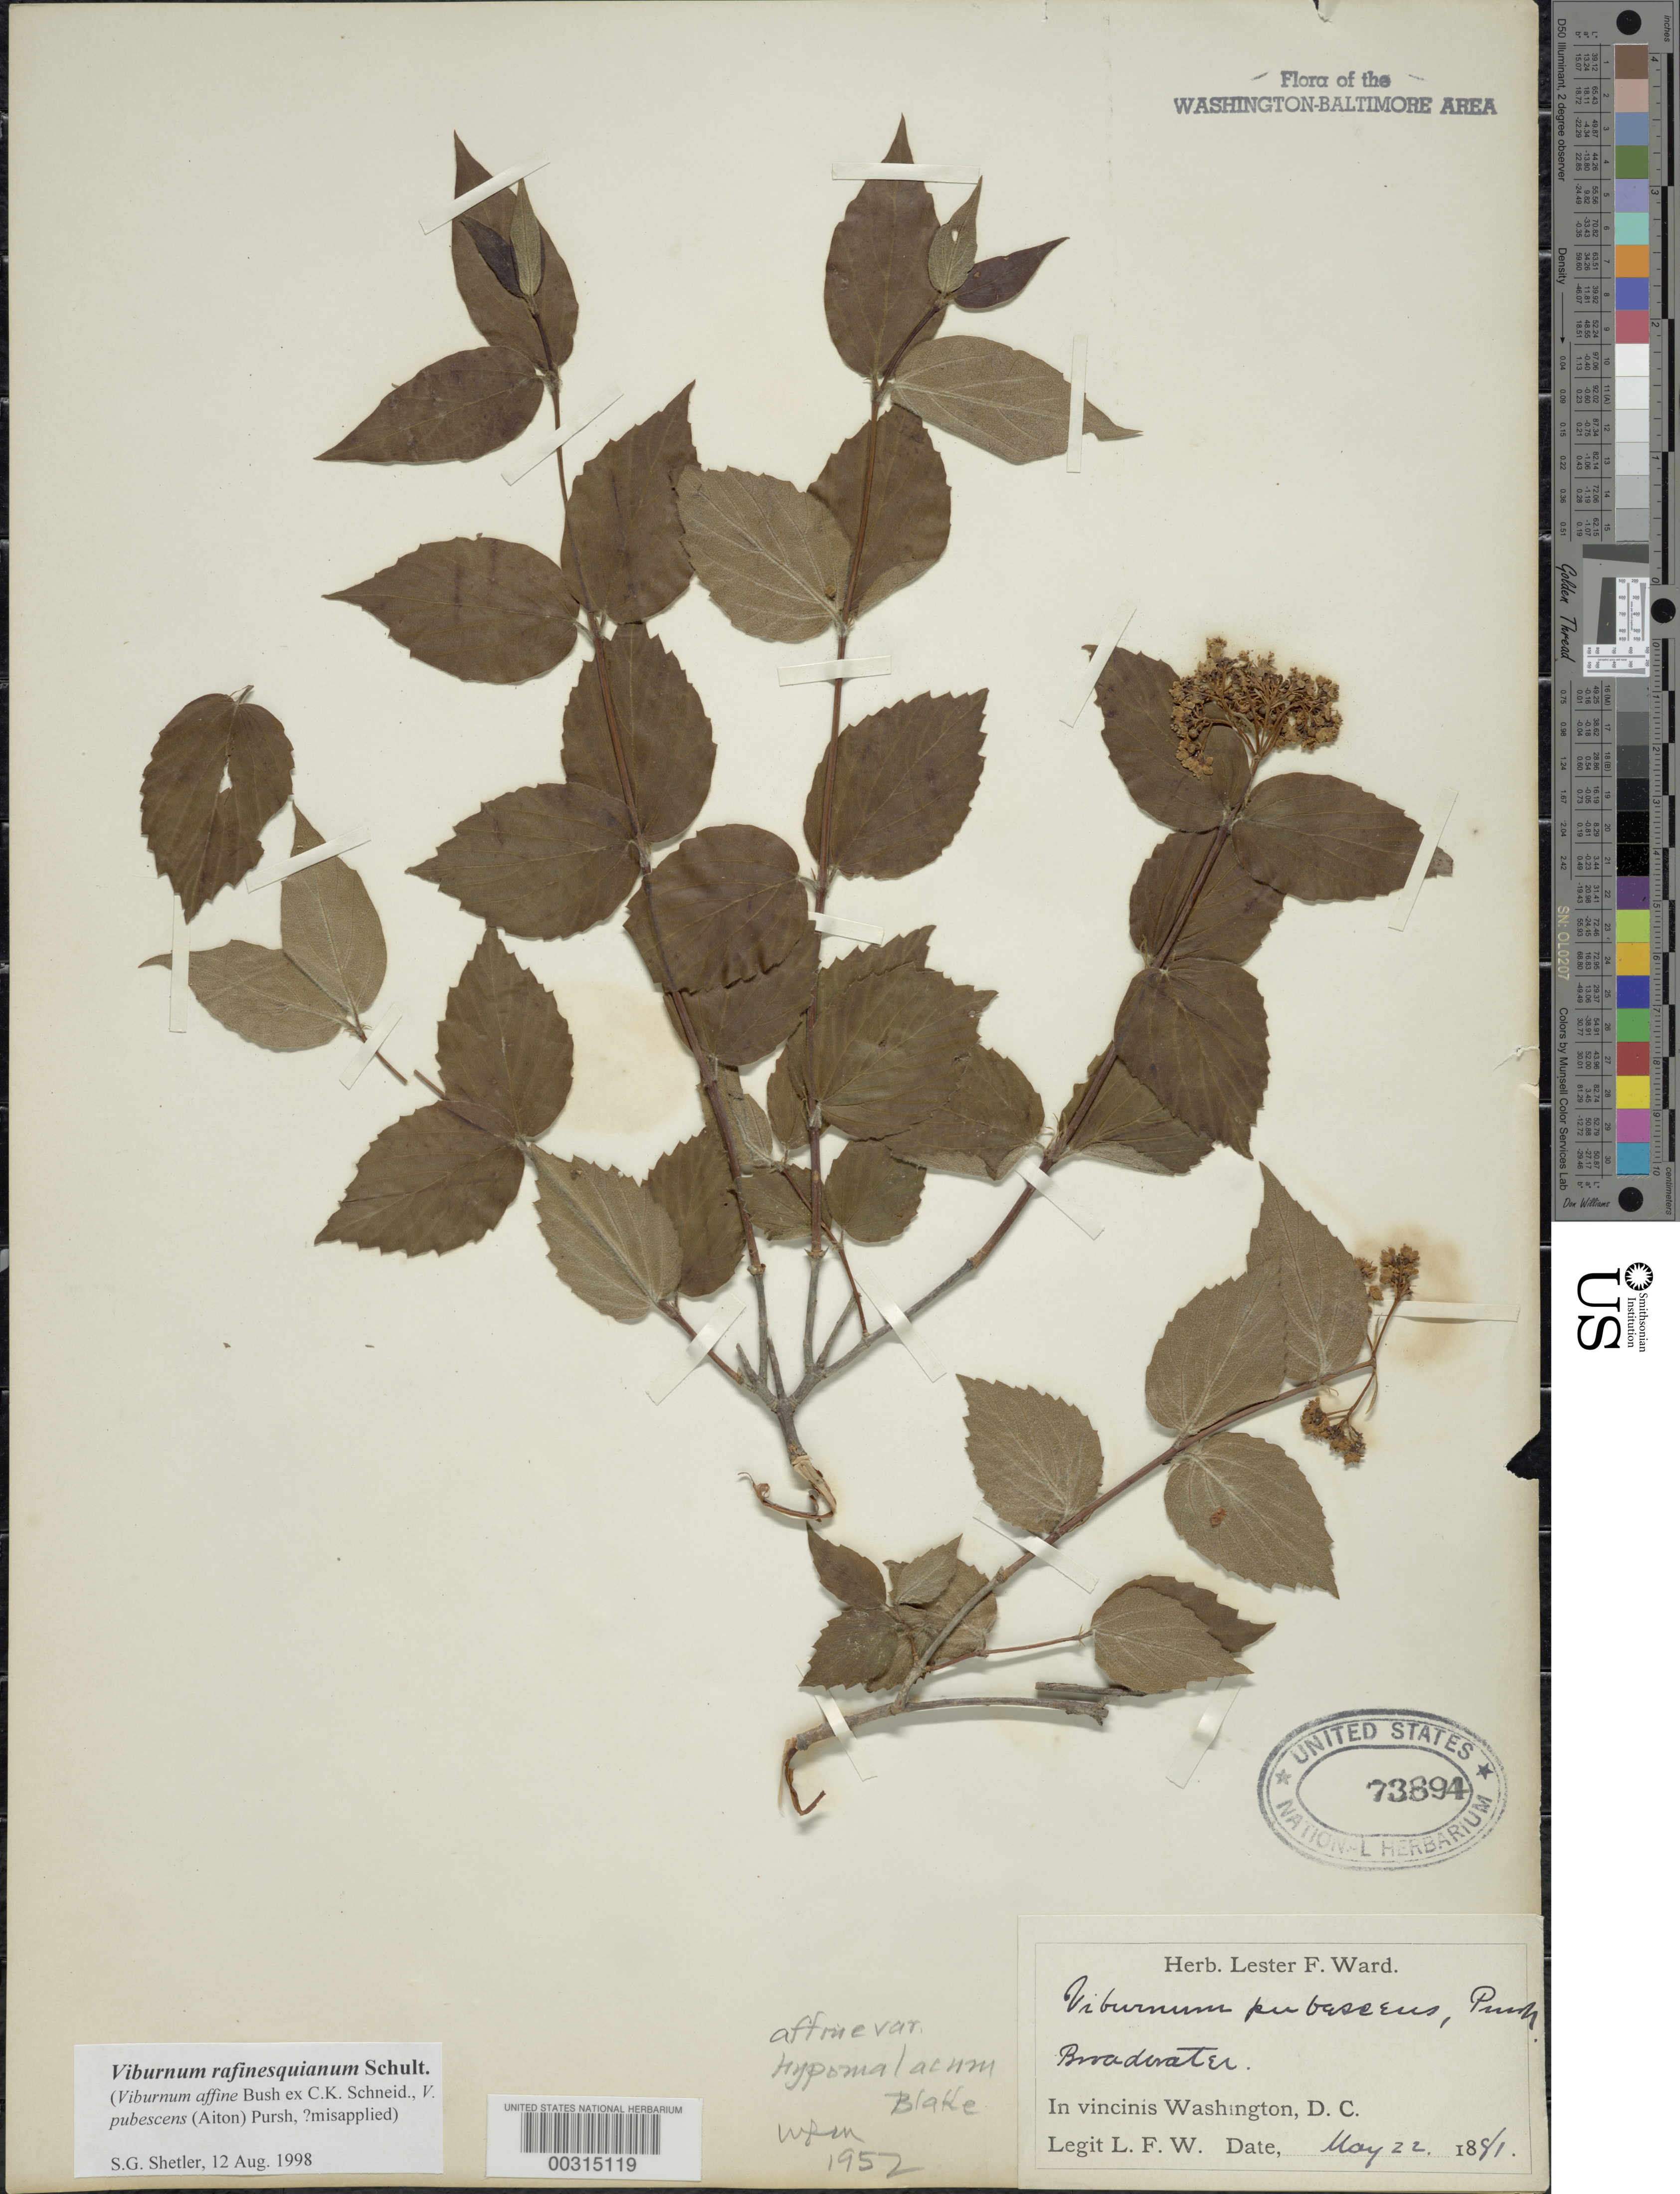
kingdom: Plantae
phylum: Tracheophyta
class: Magnoliopsida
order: Dipsacales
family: Viburnaceae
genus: Viburnum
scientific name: Viburnum rafinesqueanum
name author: Schult.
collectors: L. F. Ward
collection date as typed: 22 May 1881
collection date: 1881-05-22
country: United States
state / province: Maryland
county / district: Montgomery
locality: Broadwater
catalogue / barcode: US 73894